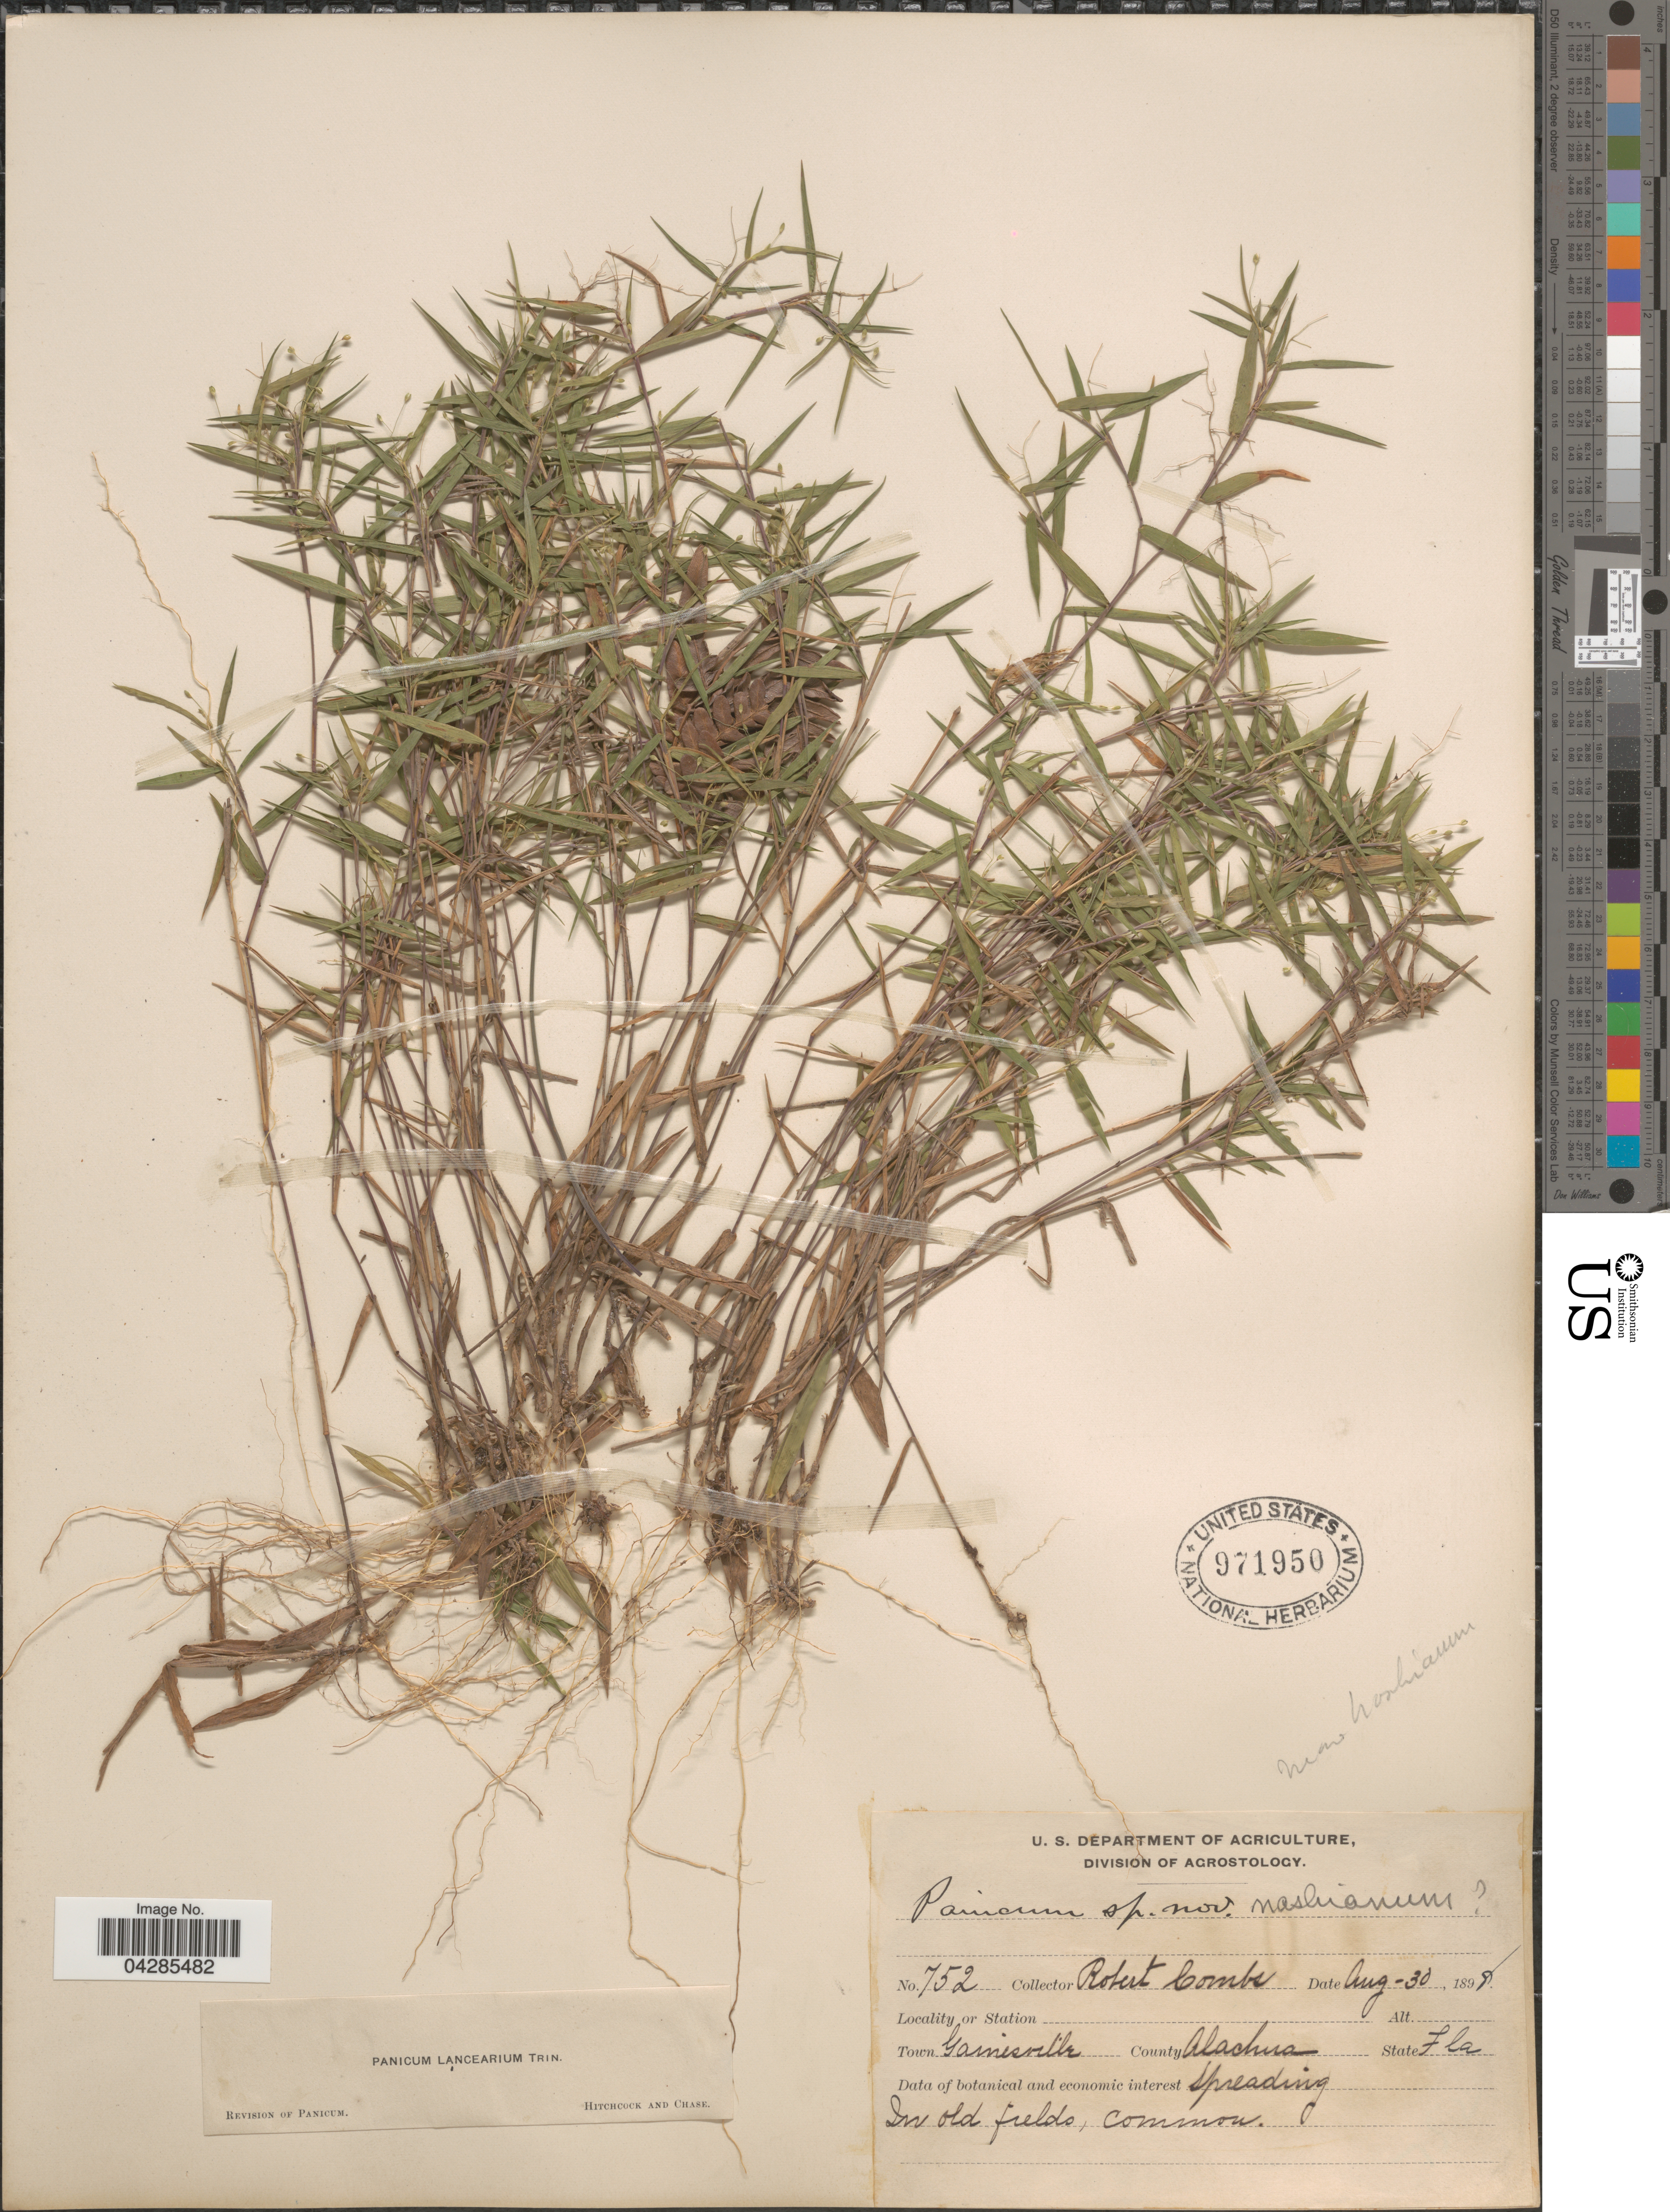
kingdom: Plantae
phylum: Tracheophyta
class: Liliopsida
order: Poales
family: Poaceae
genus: Dichanthelium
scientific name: Dichanthelium portoricense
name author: (Desv. ex Ham.) B.F. Hansen & Wunderlin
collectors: R. Combs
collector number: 752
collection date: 1898-08-30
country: United States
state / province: Florida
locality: Town Gainesville. County Alachua.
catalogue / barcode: US 971950